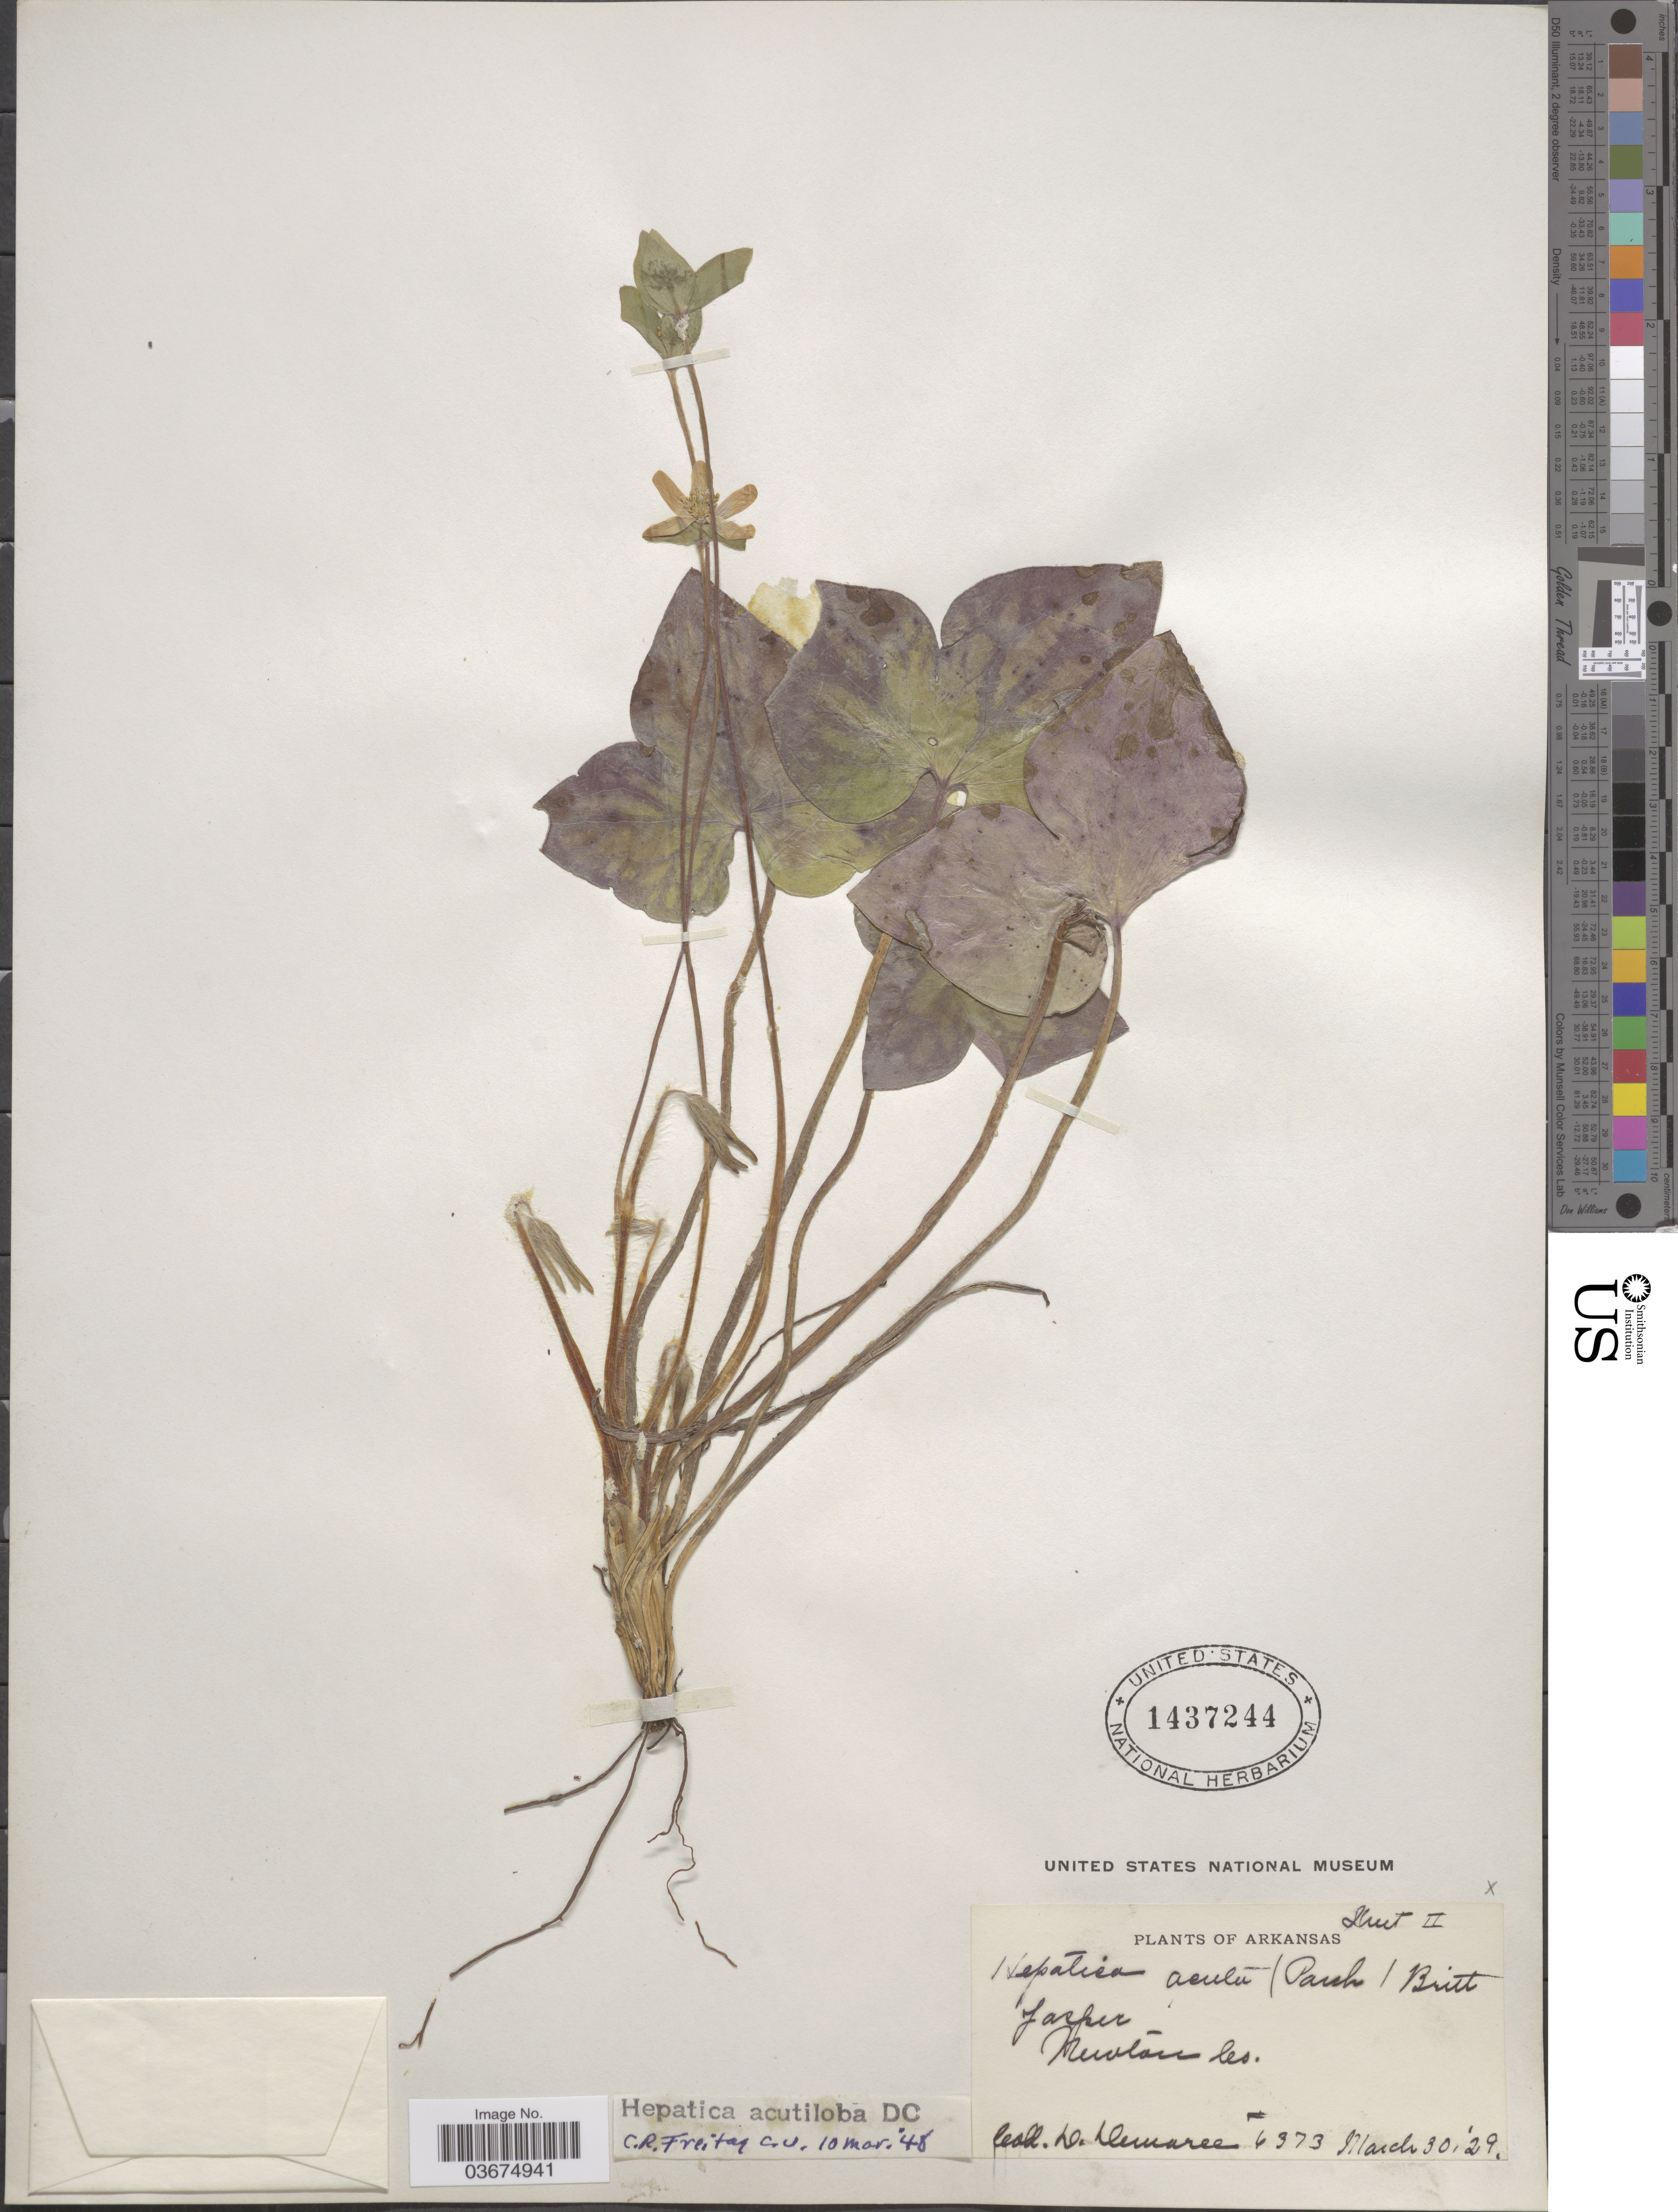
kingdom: Plantae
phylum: Tracheophyta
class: Magnoliopsida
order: Ranunculales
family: Ranunculaceae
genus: Hepatica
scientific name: Hepatica acutiloba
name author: DC.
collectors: D. Demaree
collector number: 6373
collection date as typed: Transcribed d/m/y: 30/3/29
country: United States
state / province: Arkansas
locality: Jasper - Newton Co.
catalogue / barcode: US 1437244